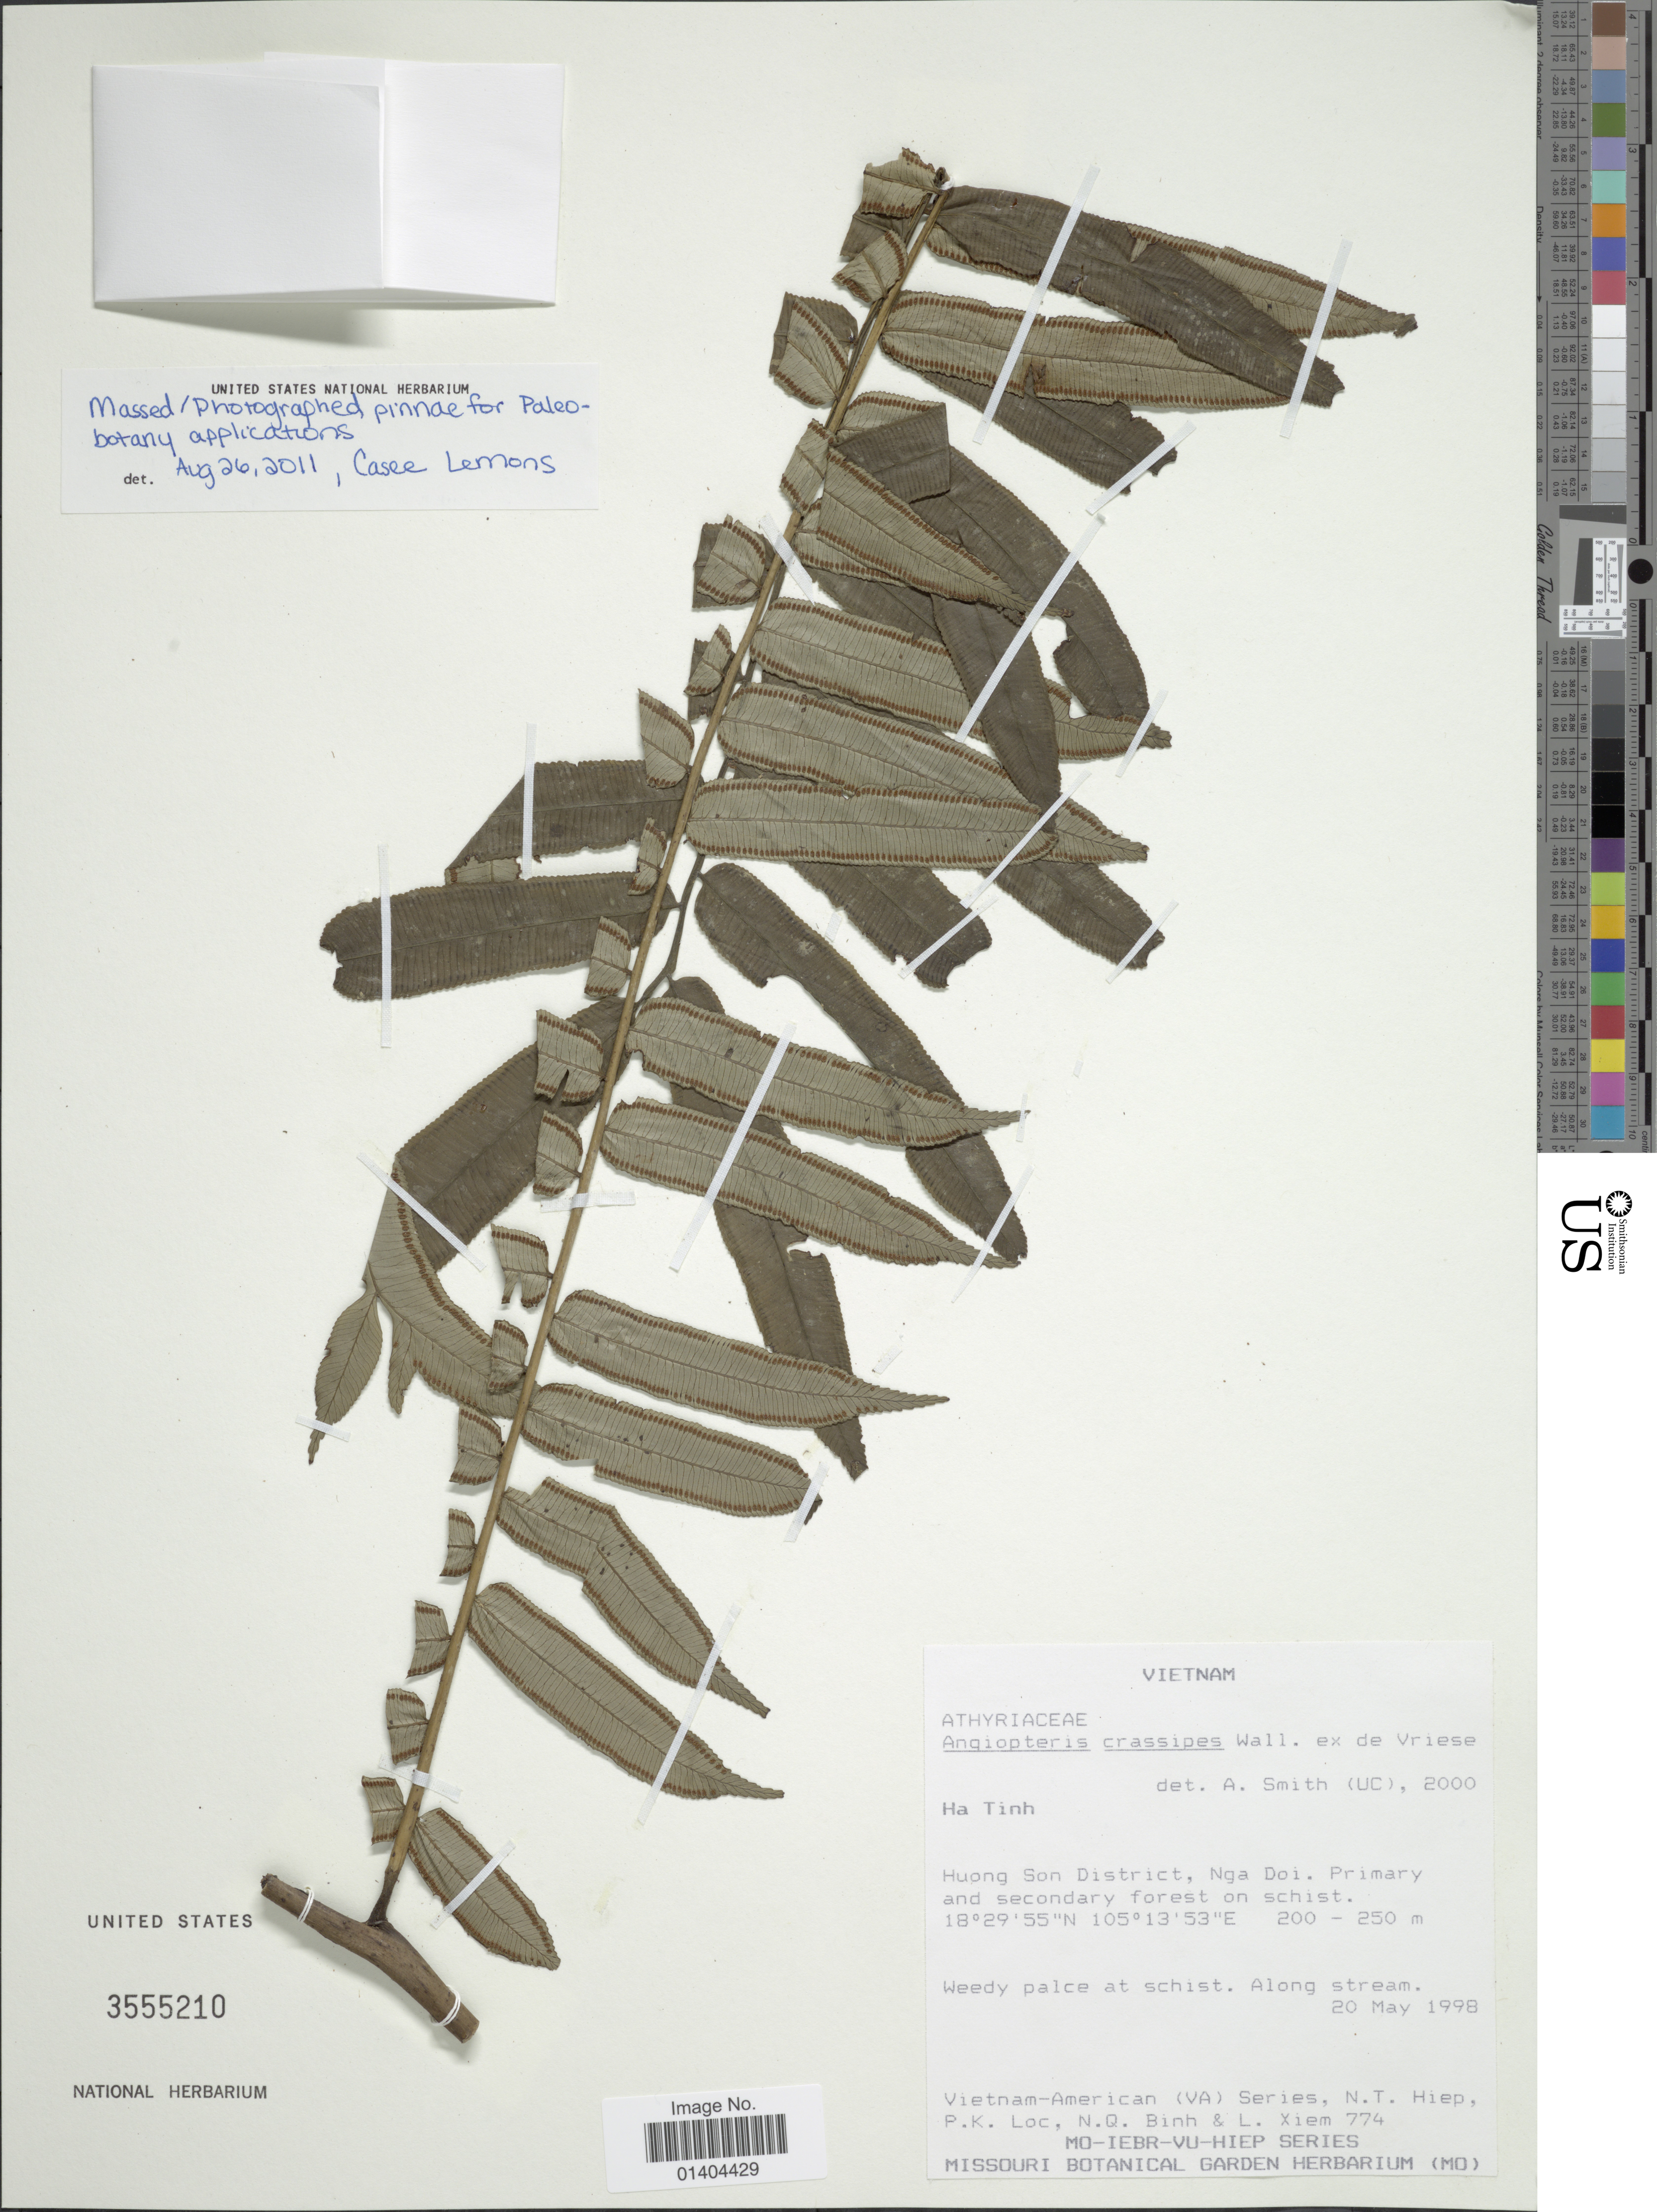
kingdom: Plantae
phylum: Tracheophyta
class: Polypodiopsida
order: Marattiales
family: Marattiaceae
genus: Angiopteris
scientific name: Angiopteris crassipes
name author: Wall. ex C. Presl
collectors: N. T. Hiep, P. K. Lôc, N. Binh & L. Xiem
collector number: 774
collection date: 1998-05-20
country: Vietnam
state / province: Ha Tinh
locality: Huong Son District, Nga Doi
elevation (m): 200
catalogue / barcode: US 3555210